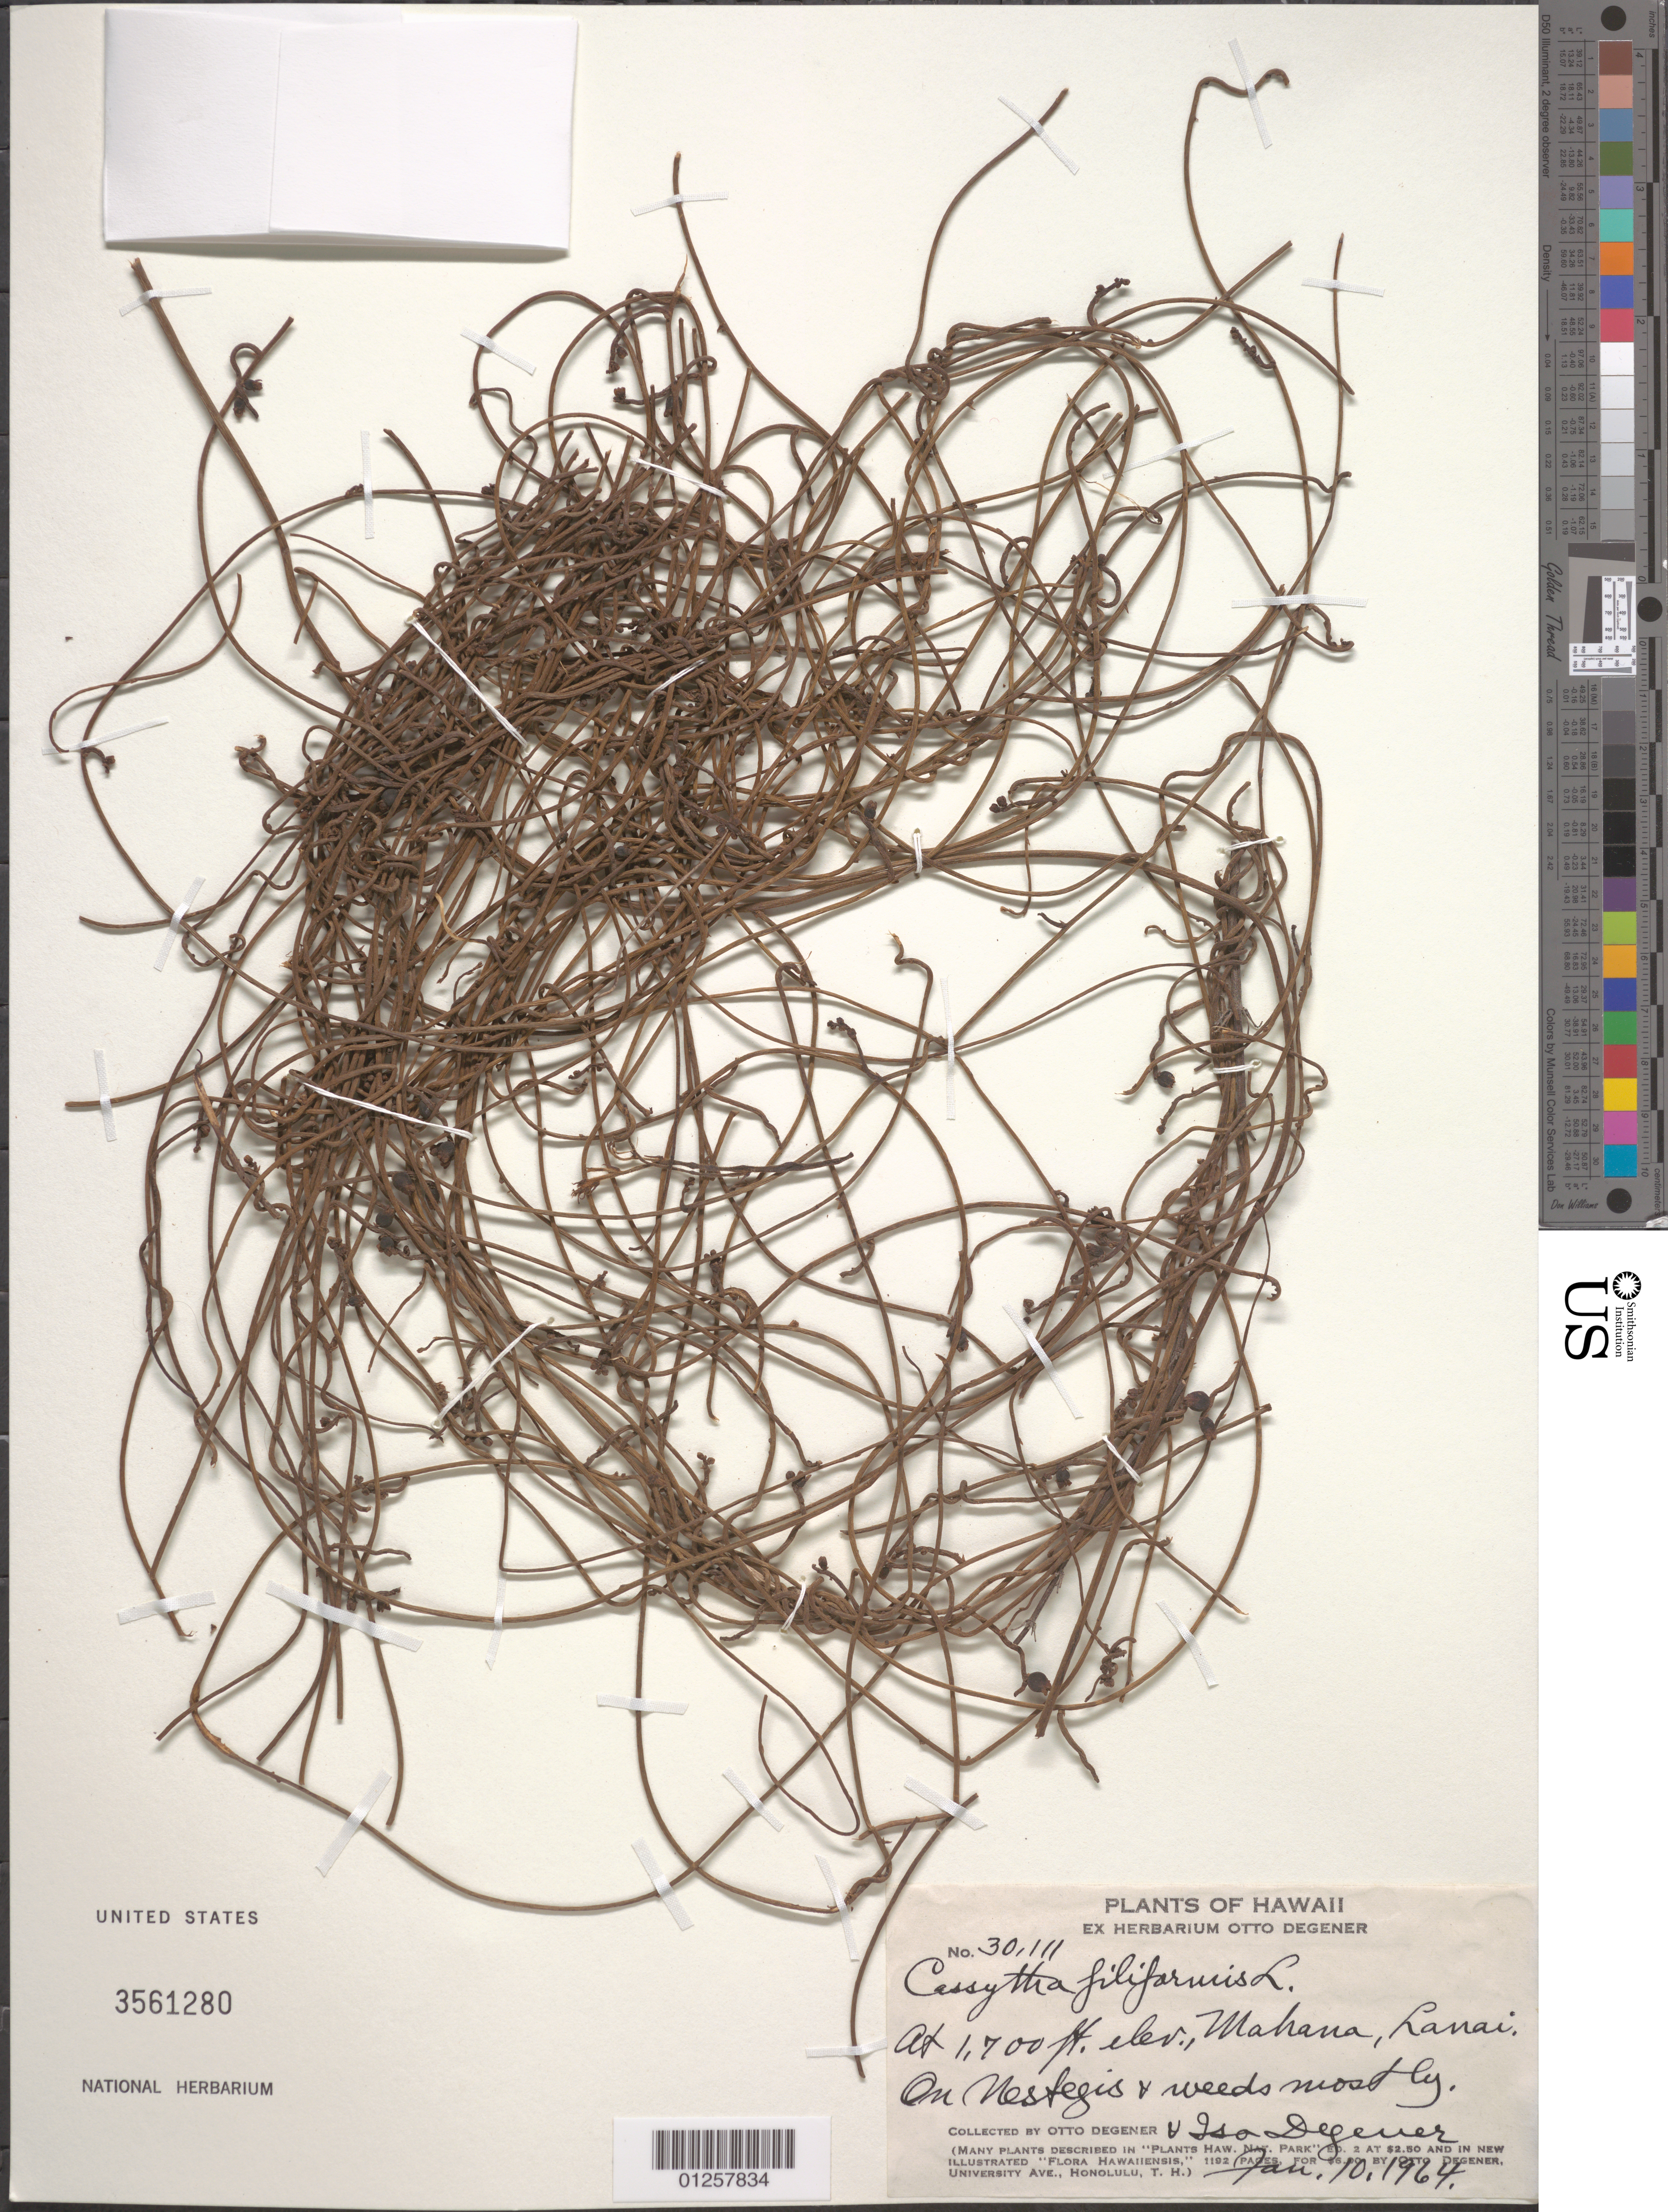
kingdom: Plantae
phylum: Tracheophyta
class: Magnoliopsida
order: Laurales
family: Lauraceae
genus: Cassytha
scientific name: Cassytha filiformis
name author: L.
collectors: O. Degener & I. Degener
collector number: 30111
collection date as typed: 10 Jan 1964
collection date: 1964-01-10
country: United States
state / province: Hawaii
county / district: Maui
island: Lana'i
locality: Mahana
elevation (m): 518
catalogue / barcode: US 3561280